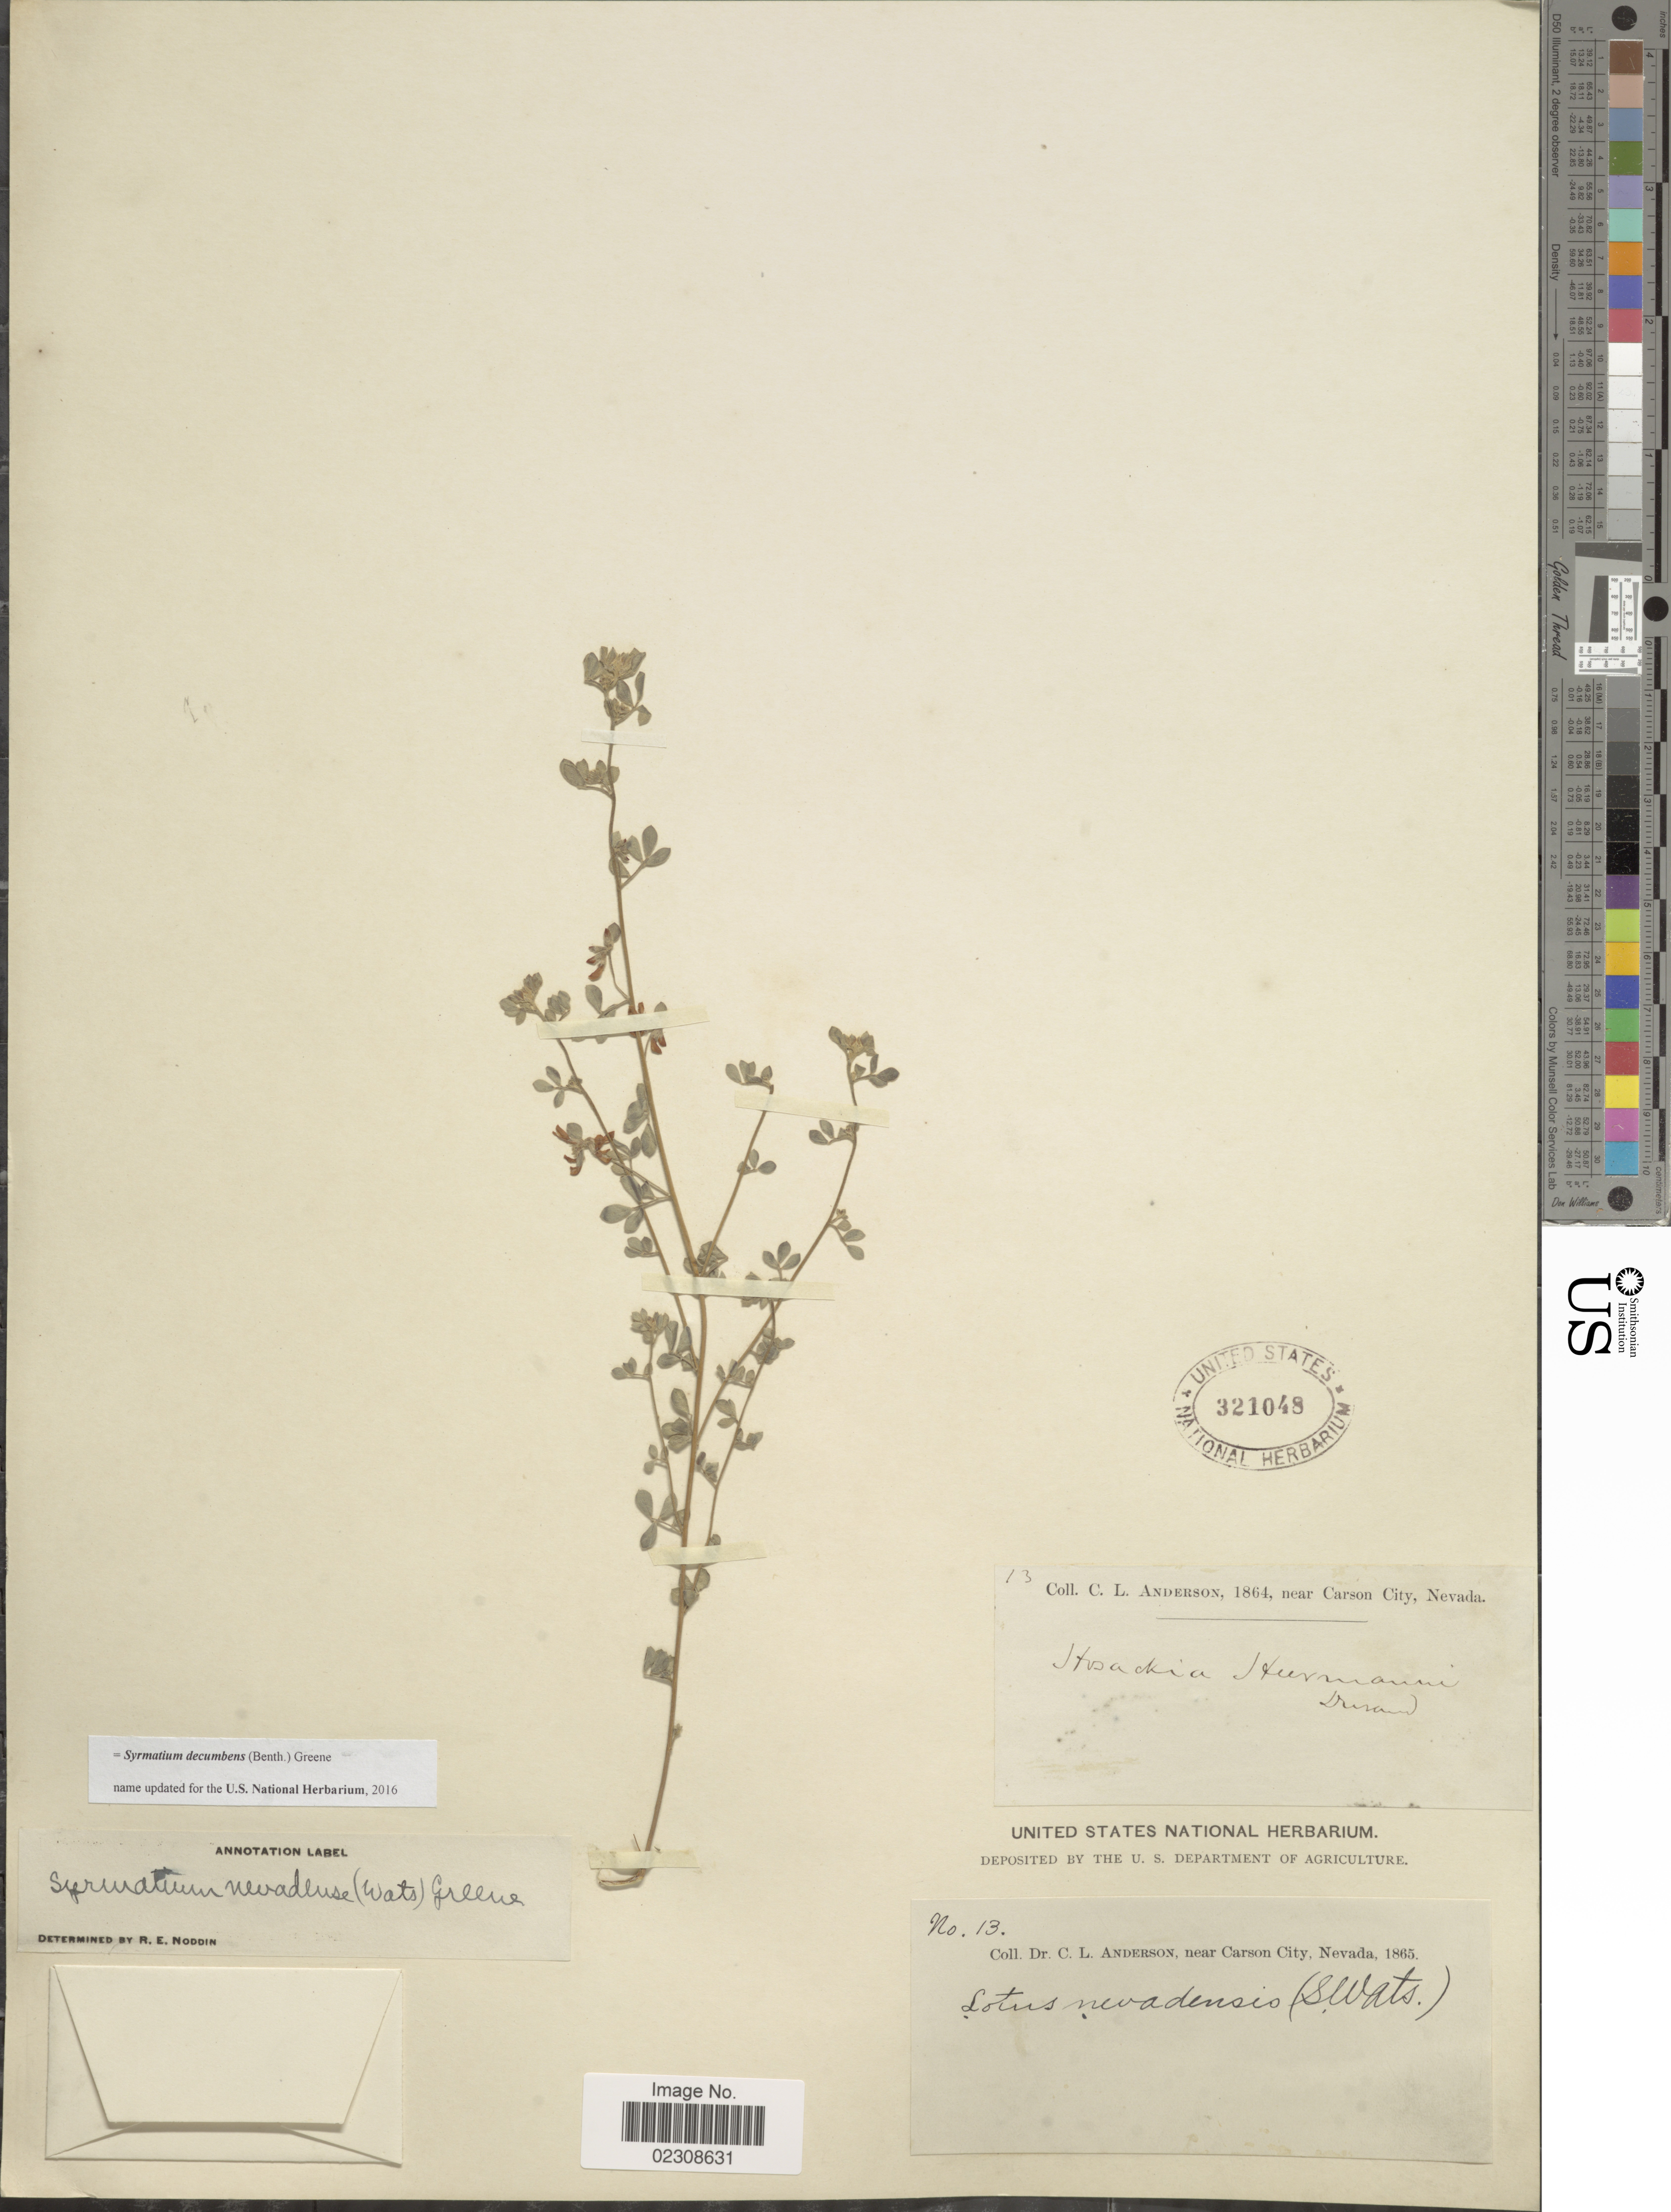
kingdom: Plantae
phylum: Tracheophyta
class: Magnoliopsida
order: Fabales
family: Fabaceae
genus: Syrmatium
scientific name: Syrmatium decumbens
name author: (Benth.) Greene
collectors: C. L. Anderson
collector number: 13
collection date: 1865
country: United States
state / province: Nevada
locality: Near Carson City.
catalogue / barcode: US 321048